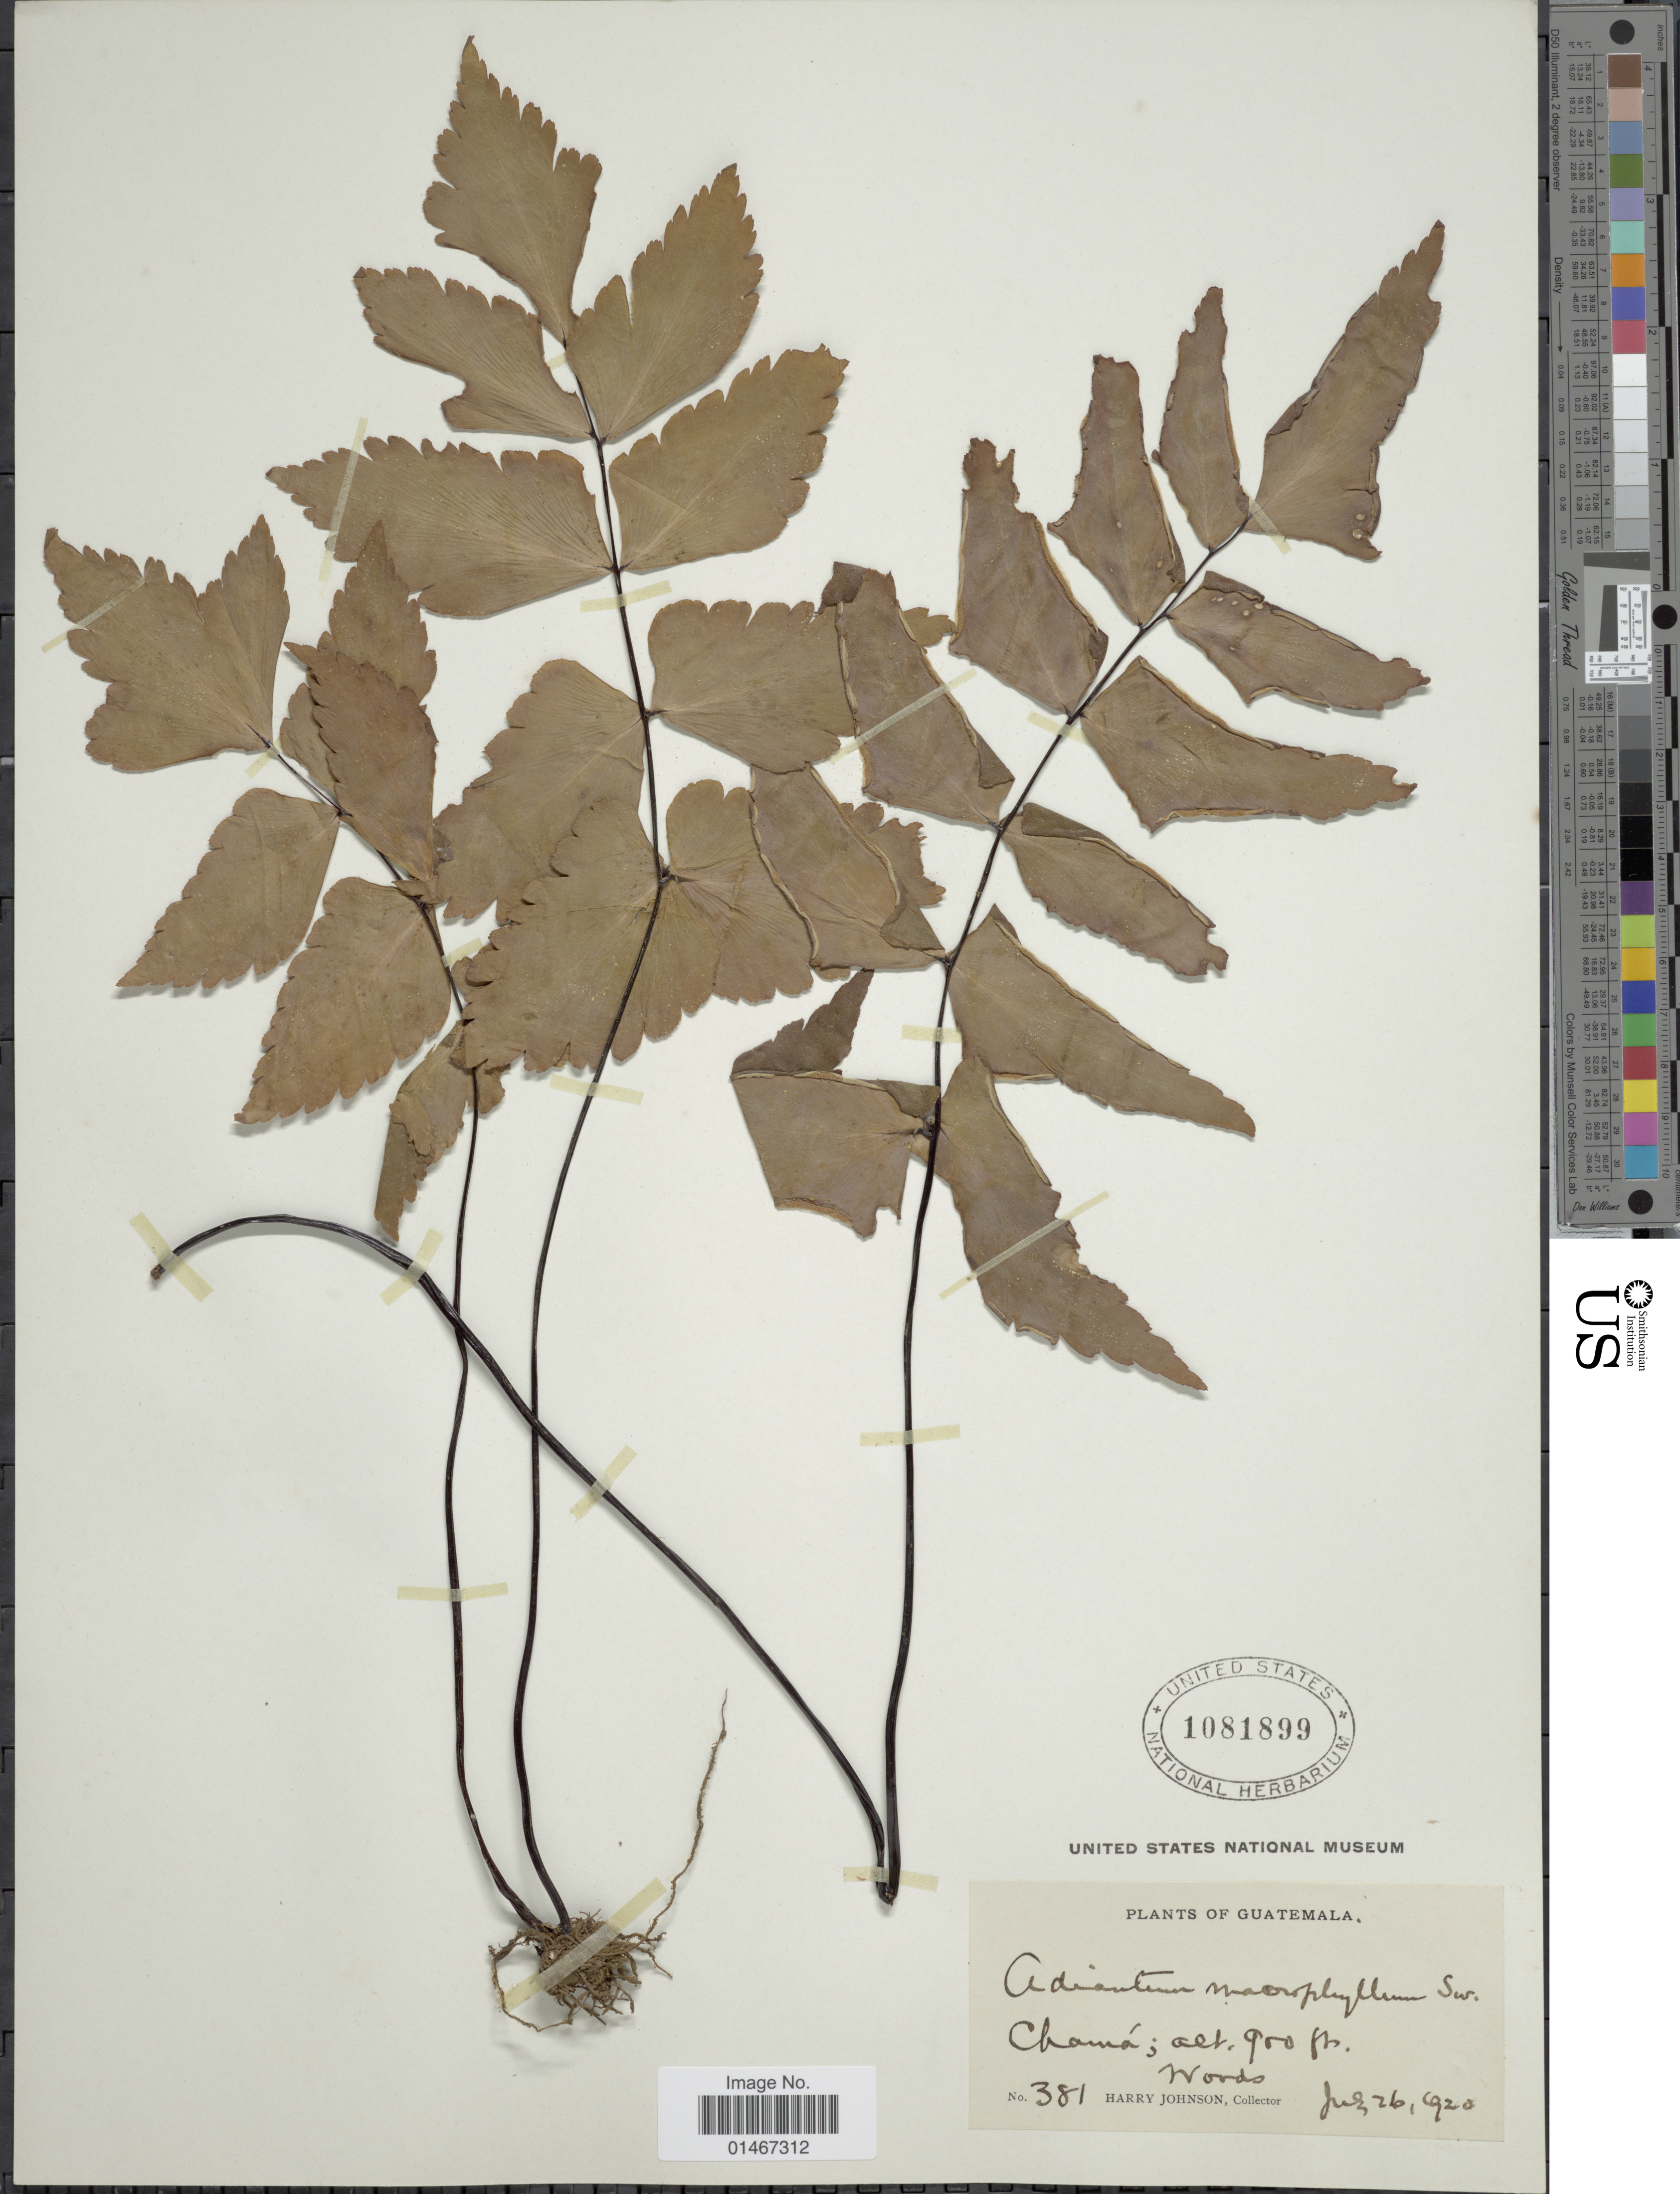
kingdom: Plantae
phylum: Tracheophyta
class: Polypodiopsida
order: Polypodiales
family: Pteridaceae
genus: Adiantum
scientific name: Adiantum macrophyllum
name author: Sw.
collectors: H. Johnson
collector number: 381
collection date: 1920-07-26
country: Guatemala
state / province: Guatemala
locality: Chama.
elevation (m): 274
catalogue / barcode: US 1081899